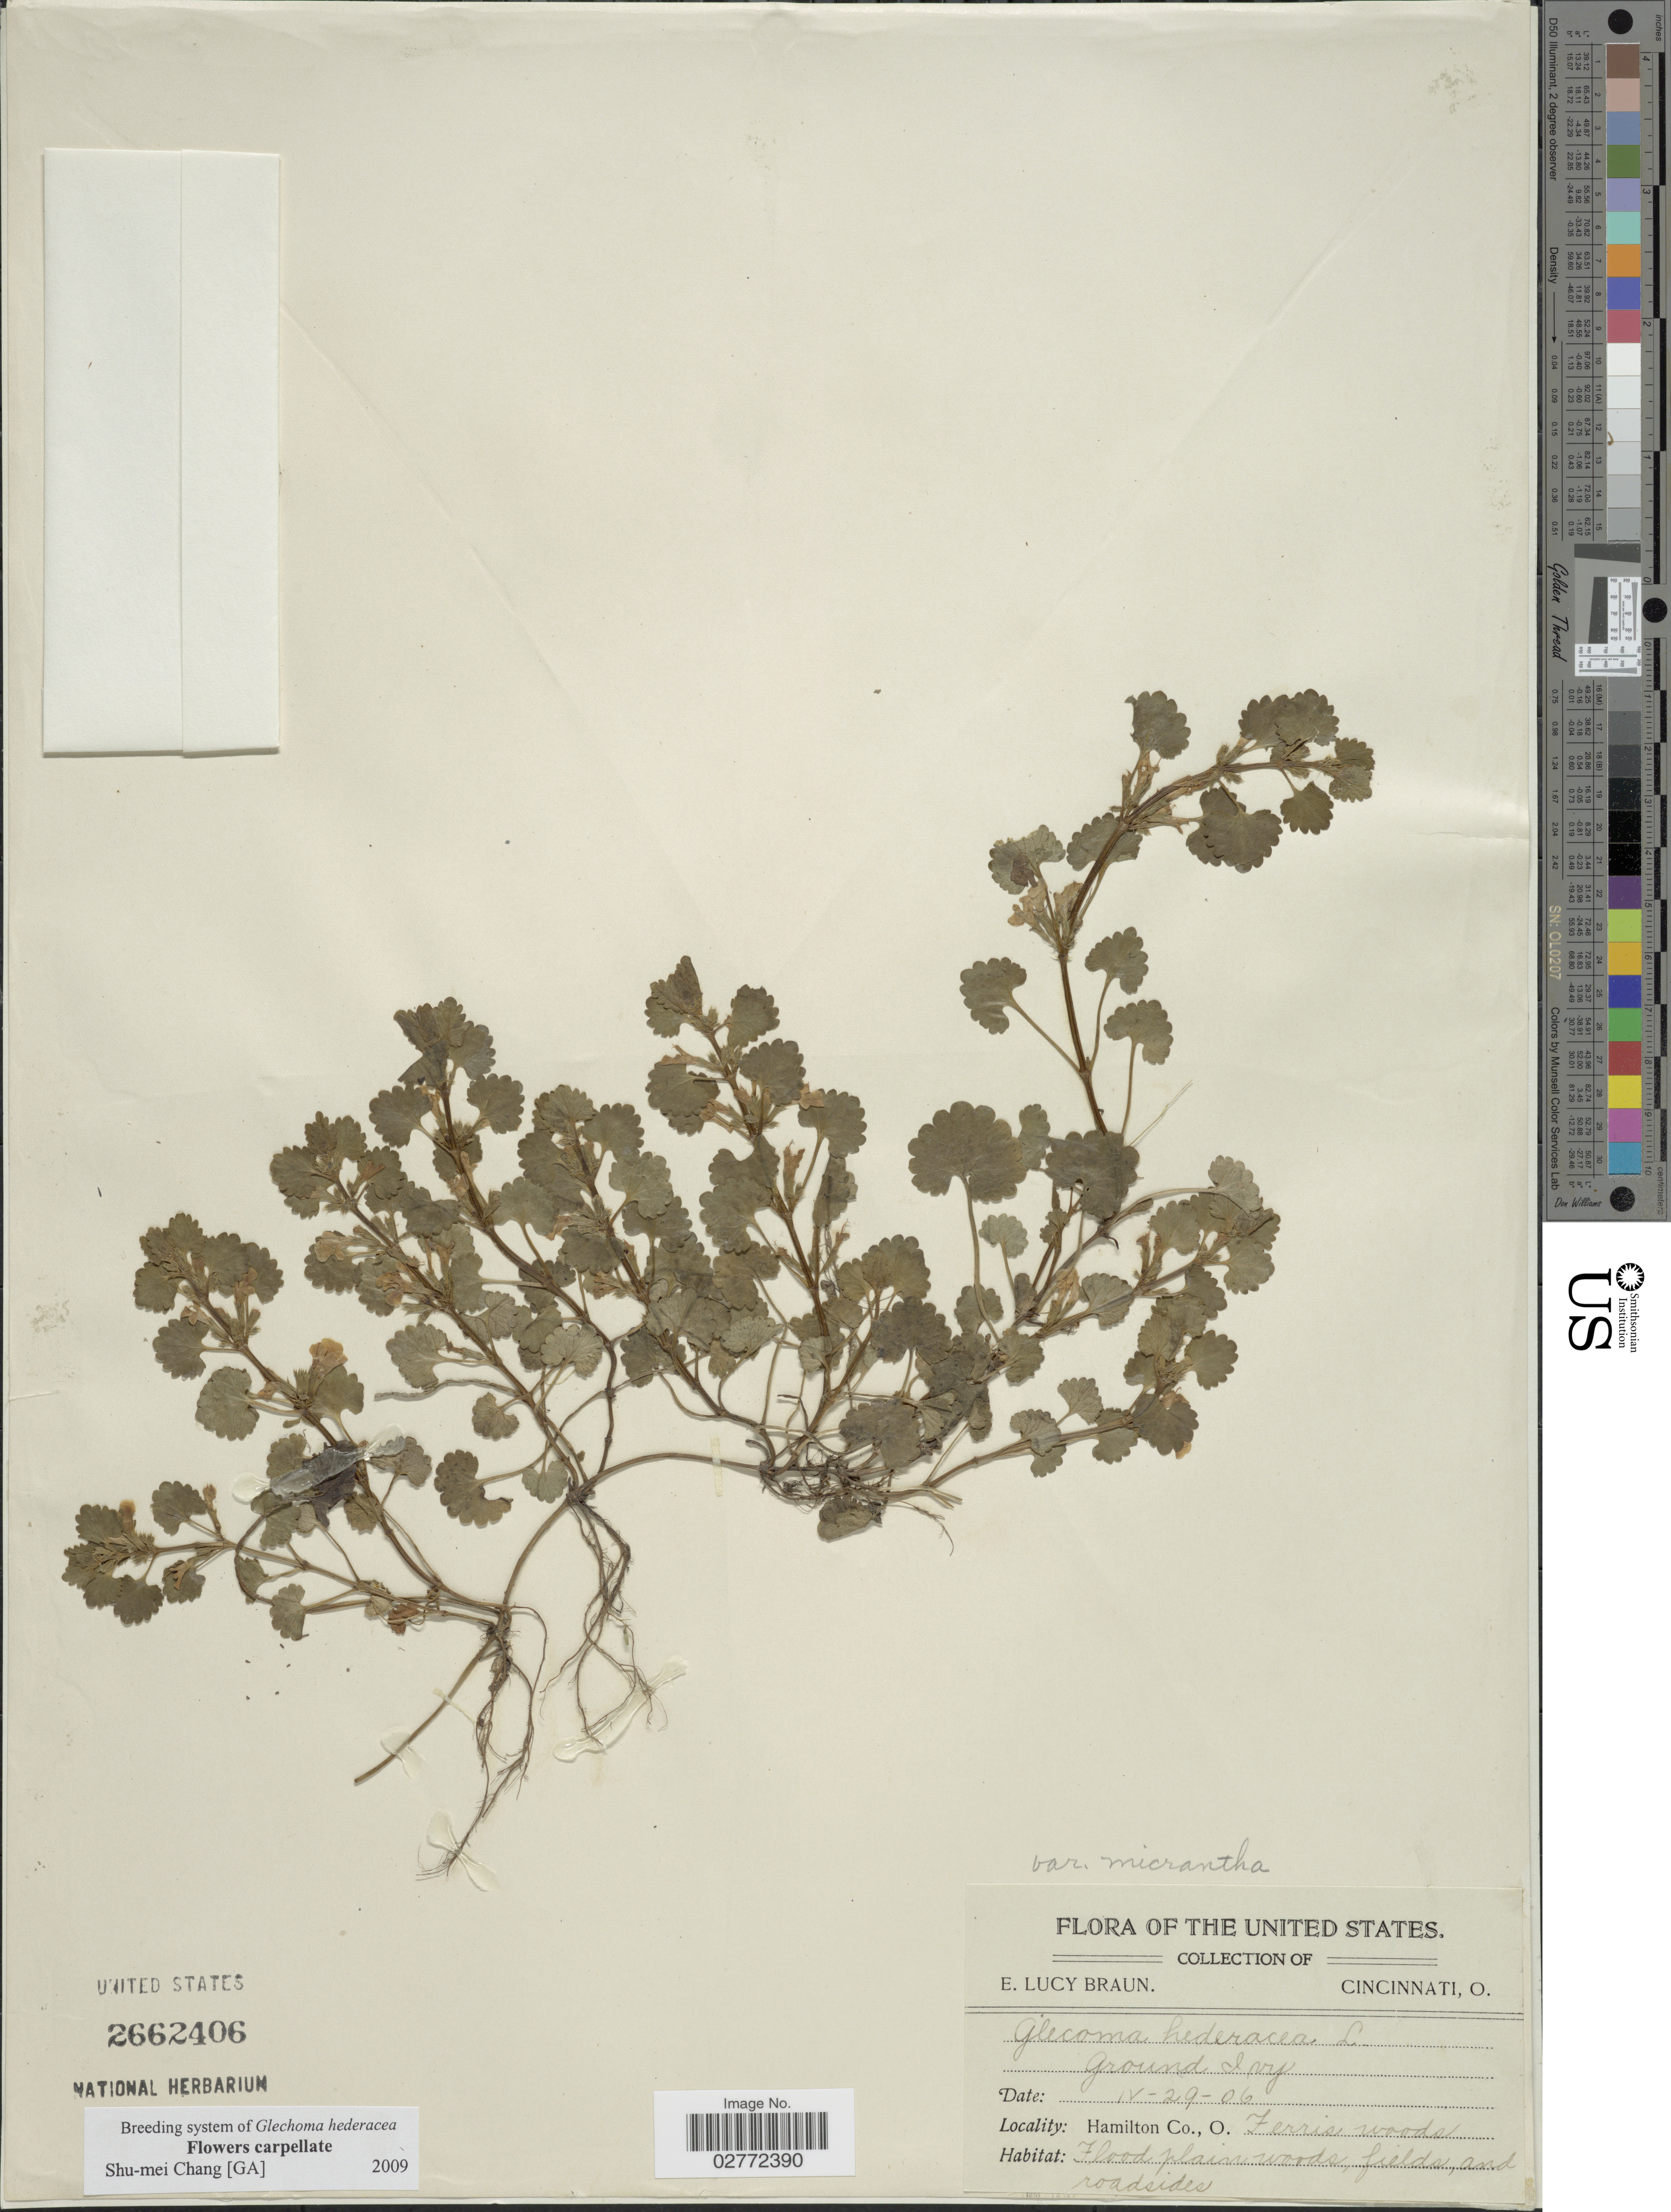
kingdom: Plantae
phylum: Tracheophyta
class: Magnoliopsida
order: Lamiales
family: Lamiaceae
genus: Glechoma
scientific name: Glechoma hederacea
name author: L.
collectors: E. L. Braun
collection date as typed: Transcribed d/m/y: 29/4/6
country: United States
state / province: Ohio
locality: Hamilton Co., O. Ferris woods.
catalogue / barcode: US 2662406